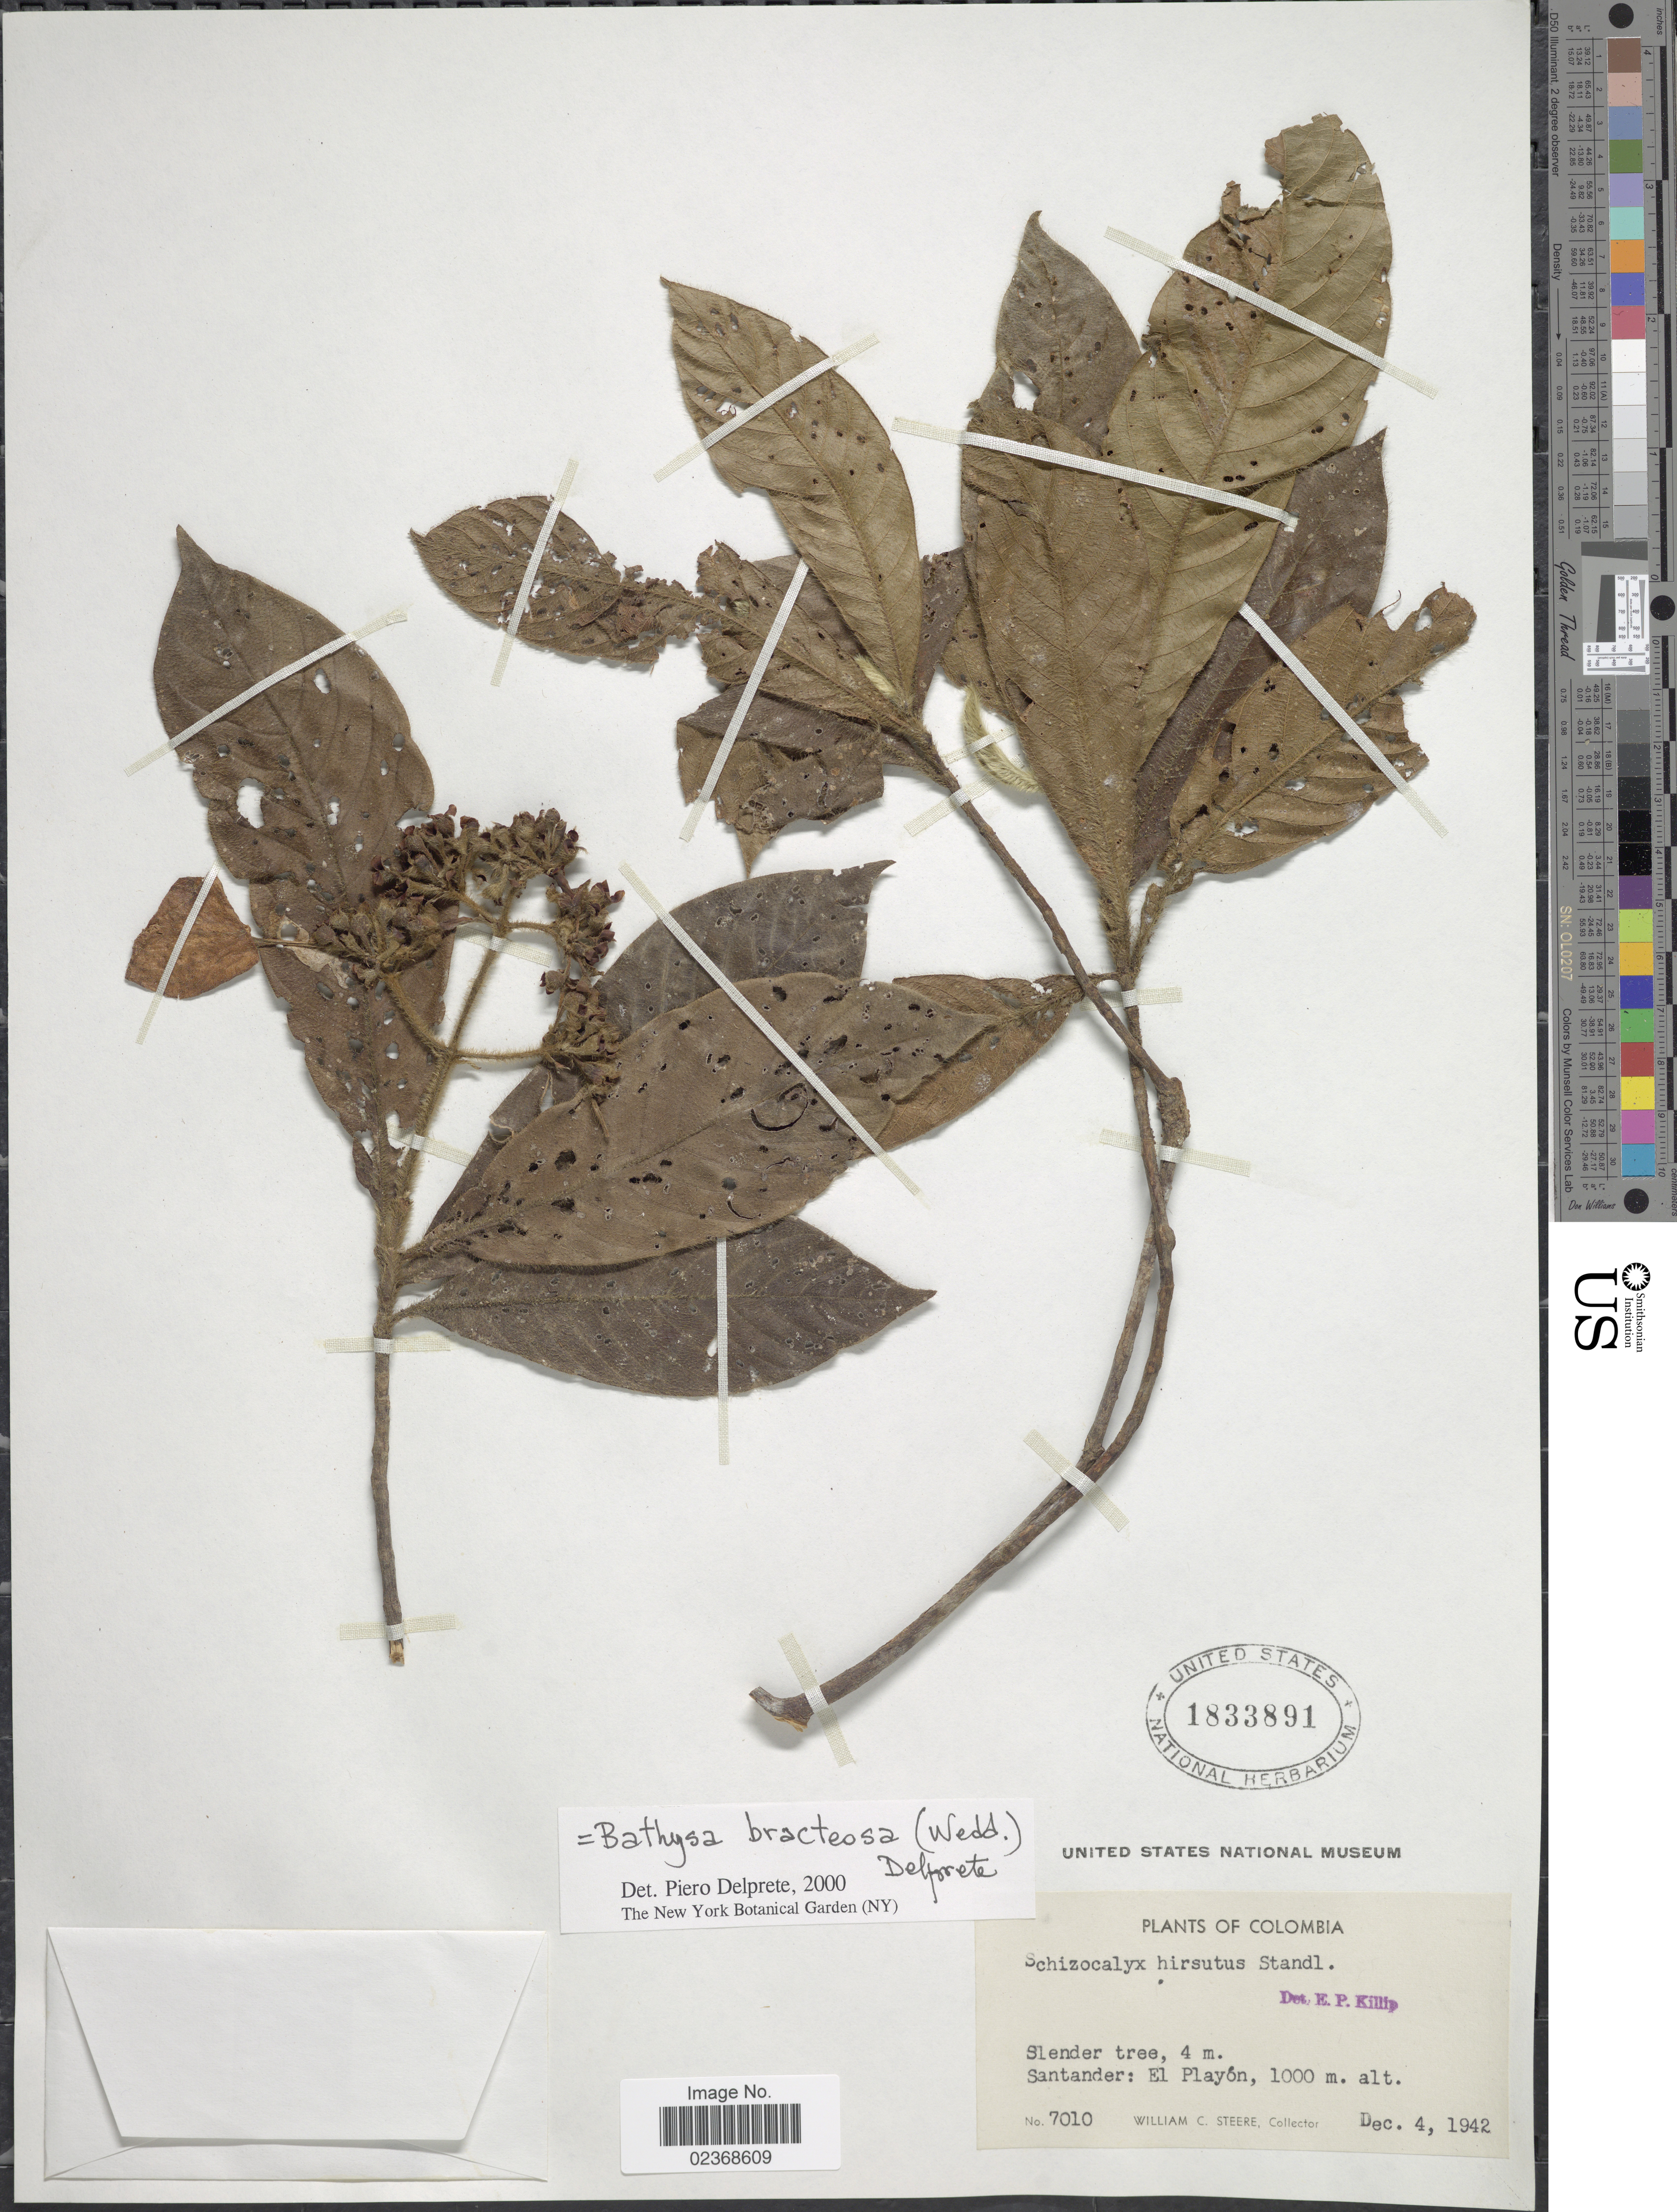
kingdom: Plantae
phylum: Tracheophyta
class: Magnoliopsida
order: Gentianales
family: Rubiaceae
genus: Schizocalyx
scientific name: Schizocalyx bracteosus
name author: Wedd.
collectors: W. C. Steere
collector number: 7010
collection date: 1942-12-04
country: Colombia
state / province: Santander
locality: El Playon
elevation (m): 1000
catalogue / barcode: US 1833891